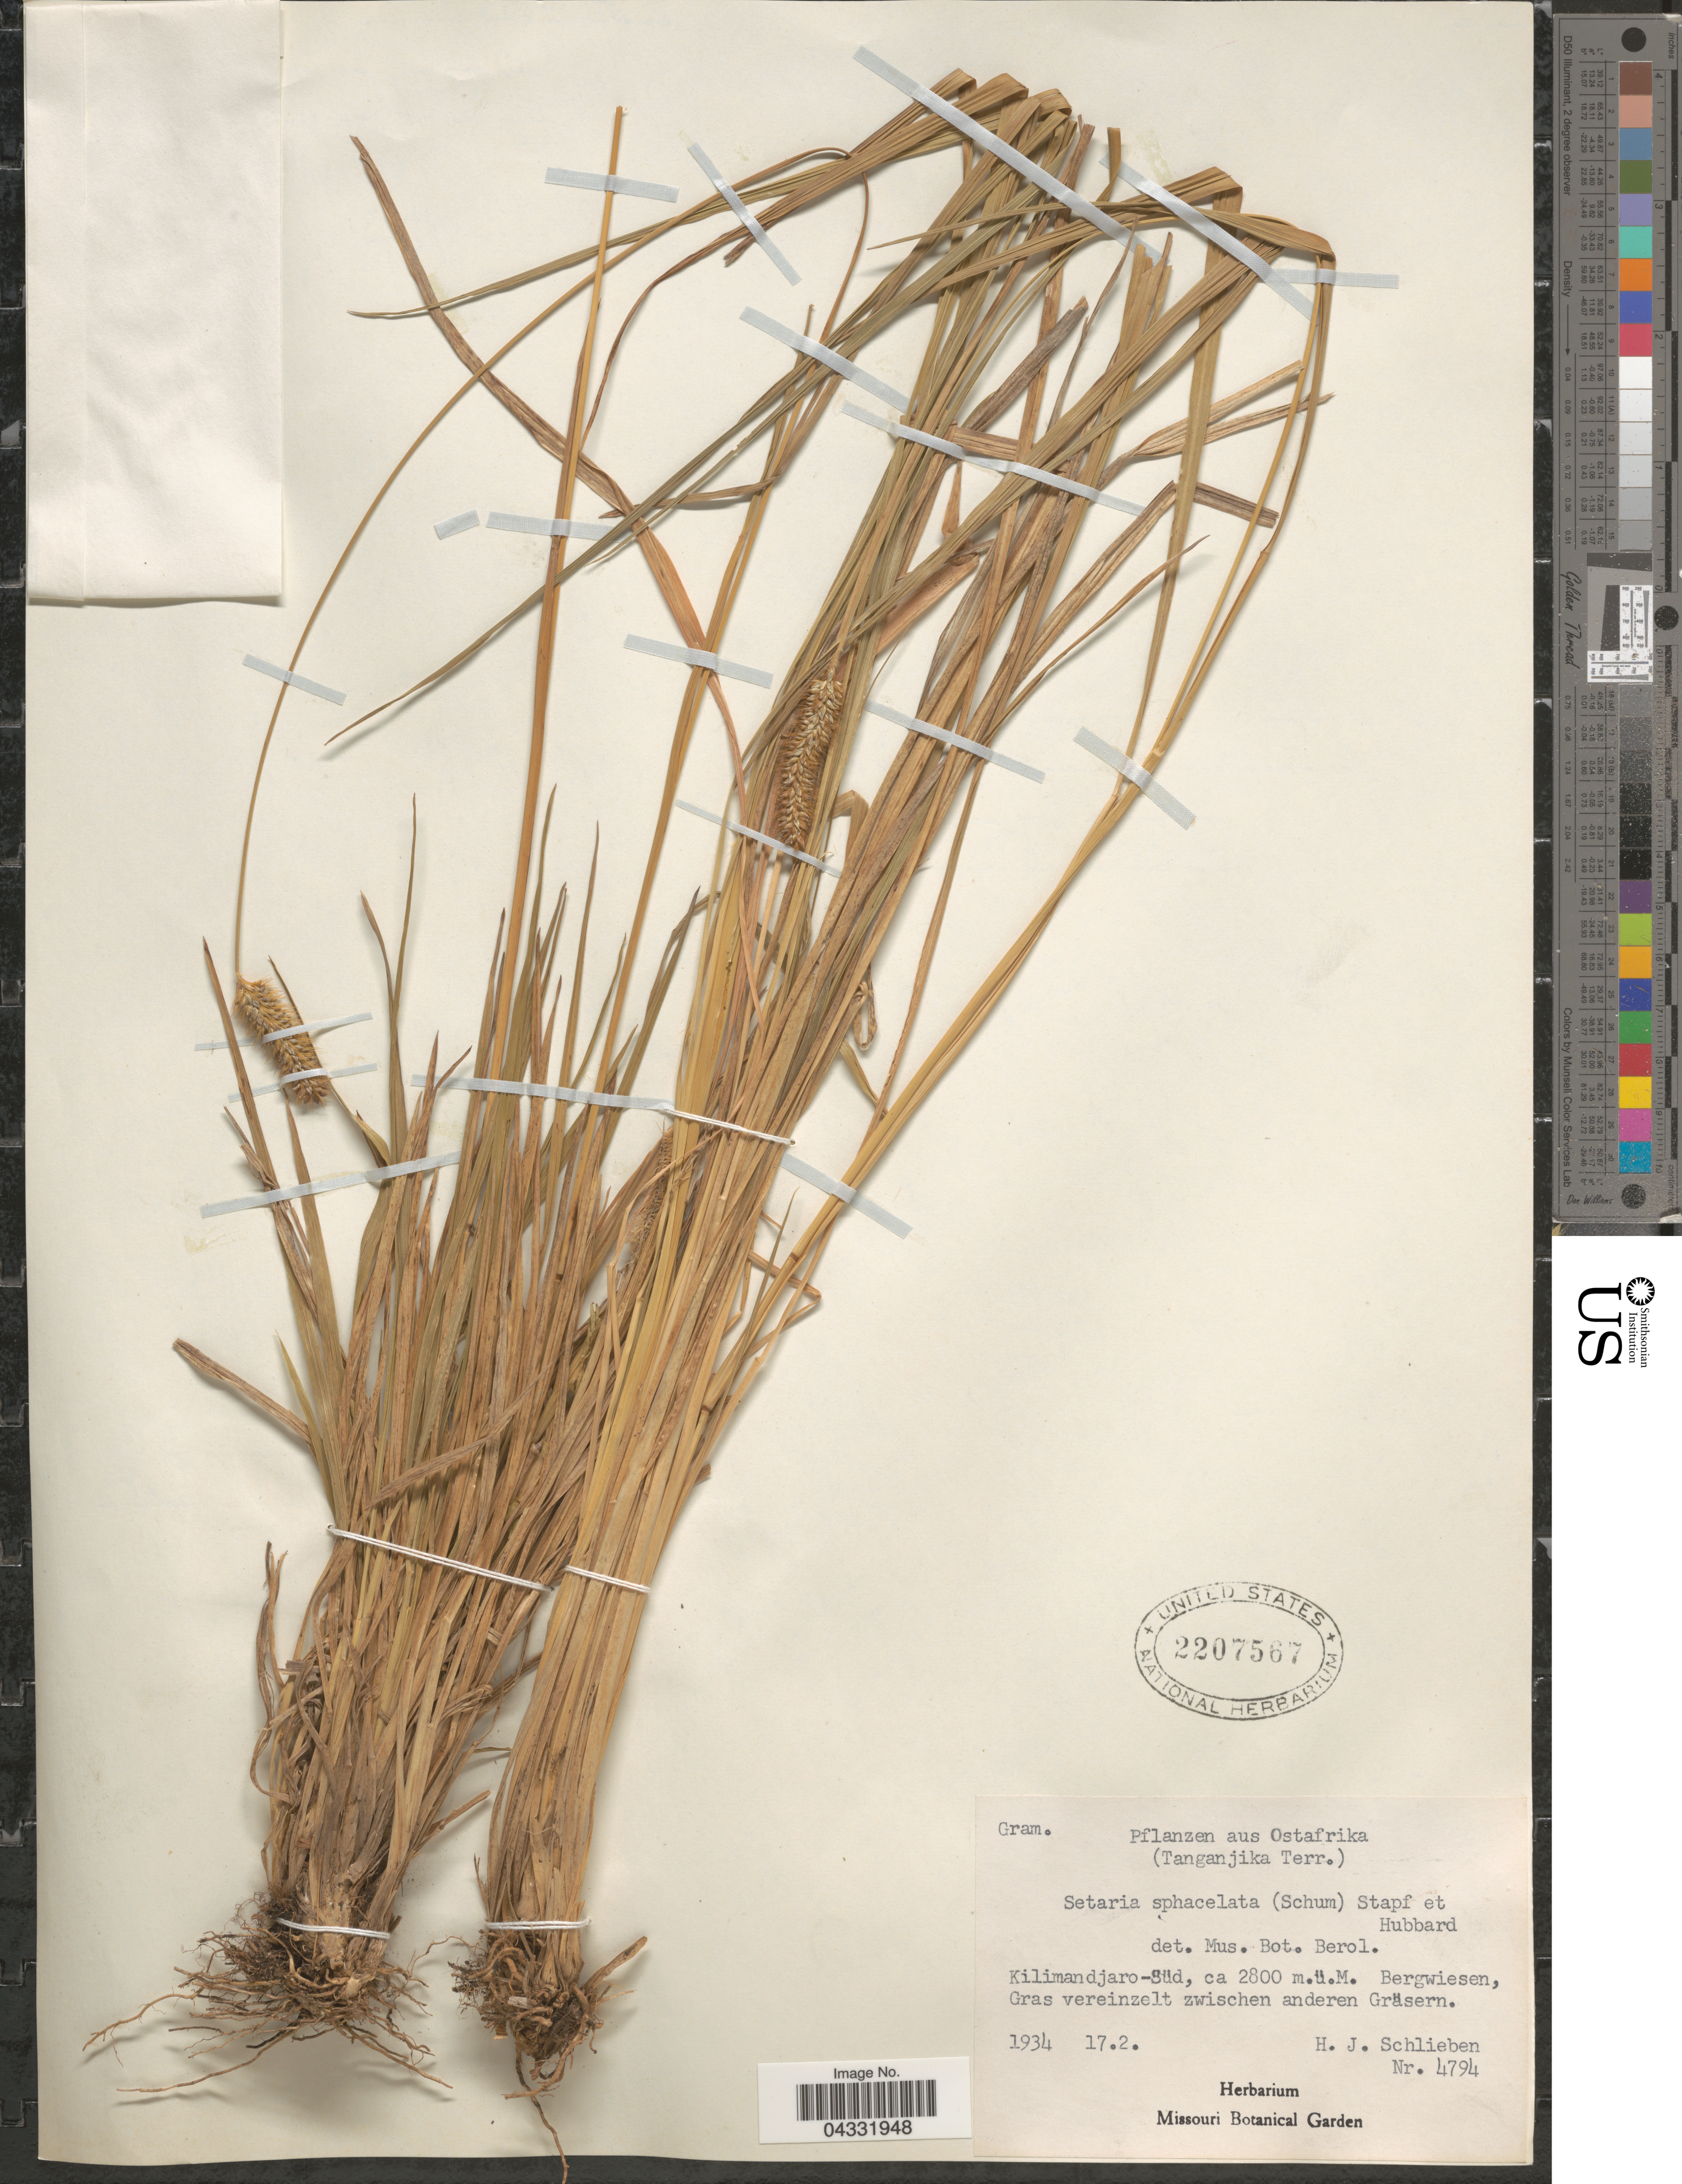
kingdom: Plantae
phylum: Tracheophyta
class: Liliopsida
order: Poales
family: Poaceae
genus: Setaria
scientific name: Setaria sphacelata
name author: (Schumach.) Stapf & Hubb. ex Moss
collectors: H. J. Schlieben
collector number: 4794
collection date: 1934-02-17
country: Tanzania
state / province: Kilimanjaro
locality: Pflanzen aus Ostafrika. (Tanganjika Terr.). Kilimandjaro-Süd.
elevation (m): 2800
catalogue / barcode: US 2207567